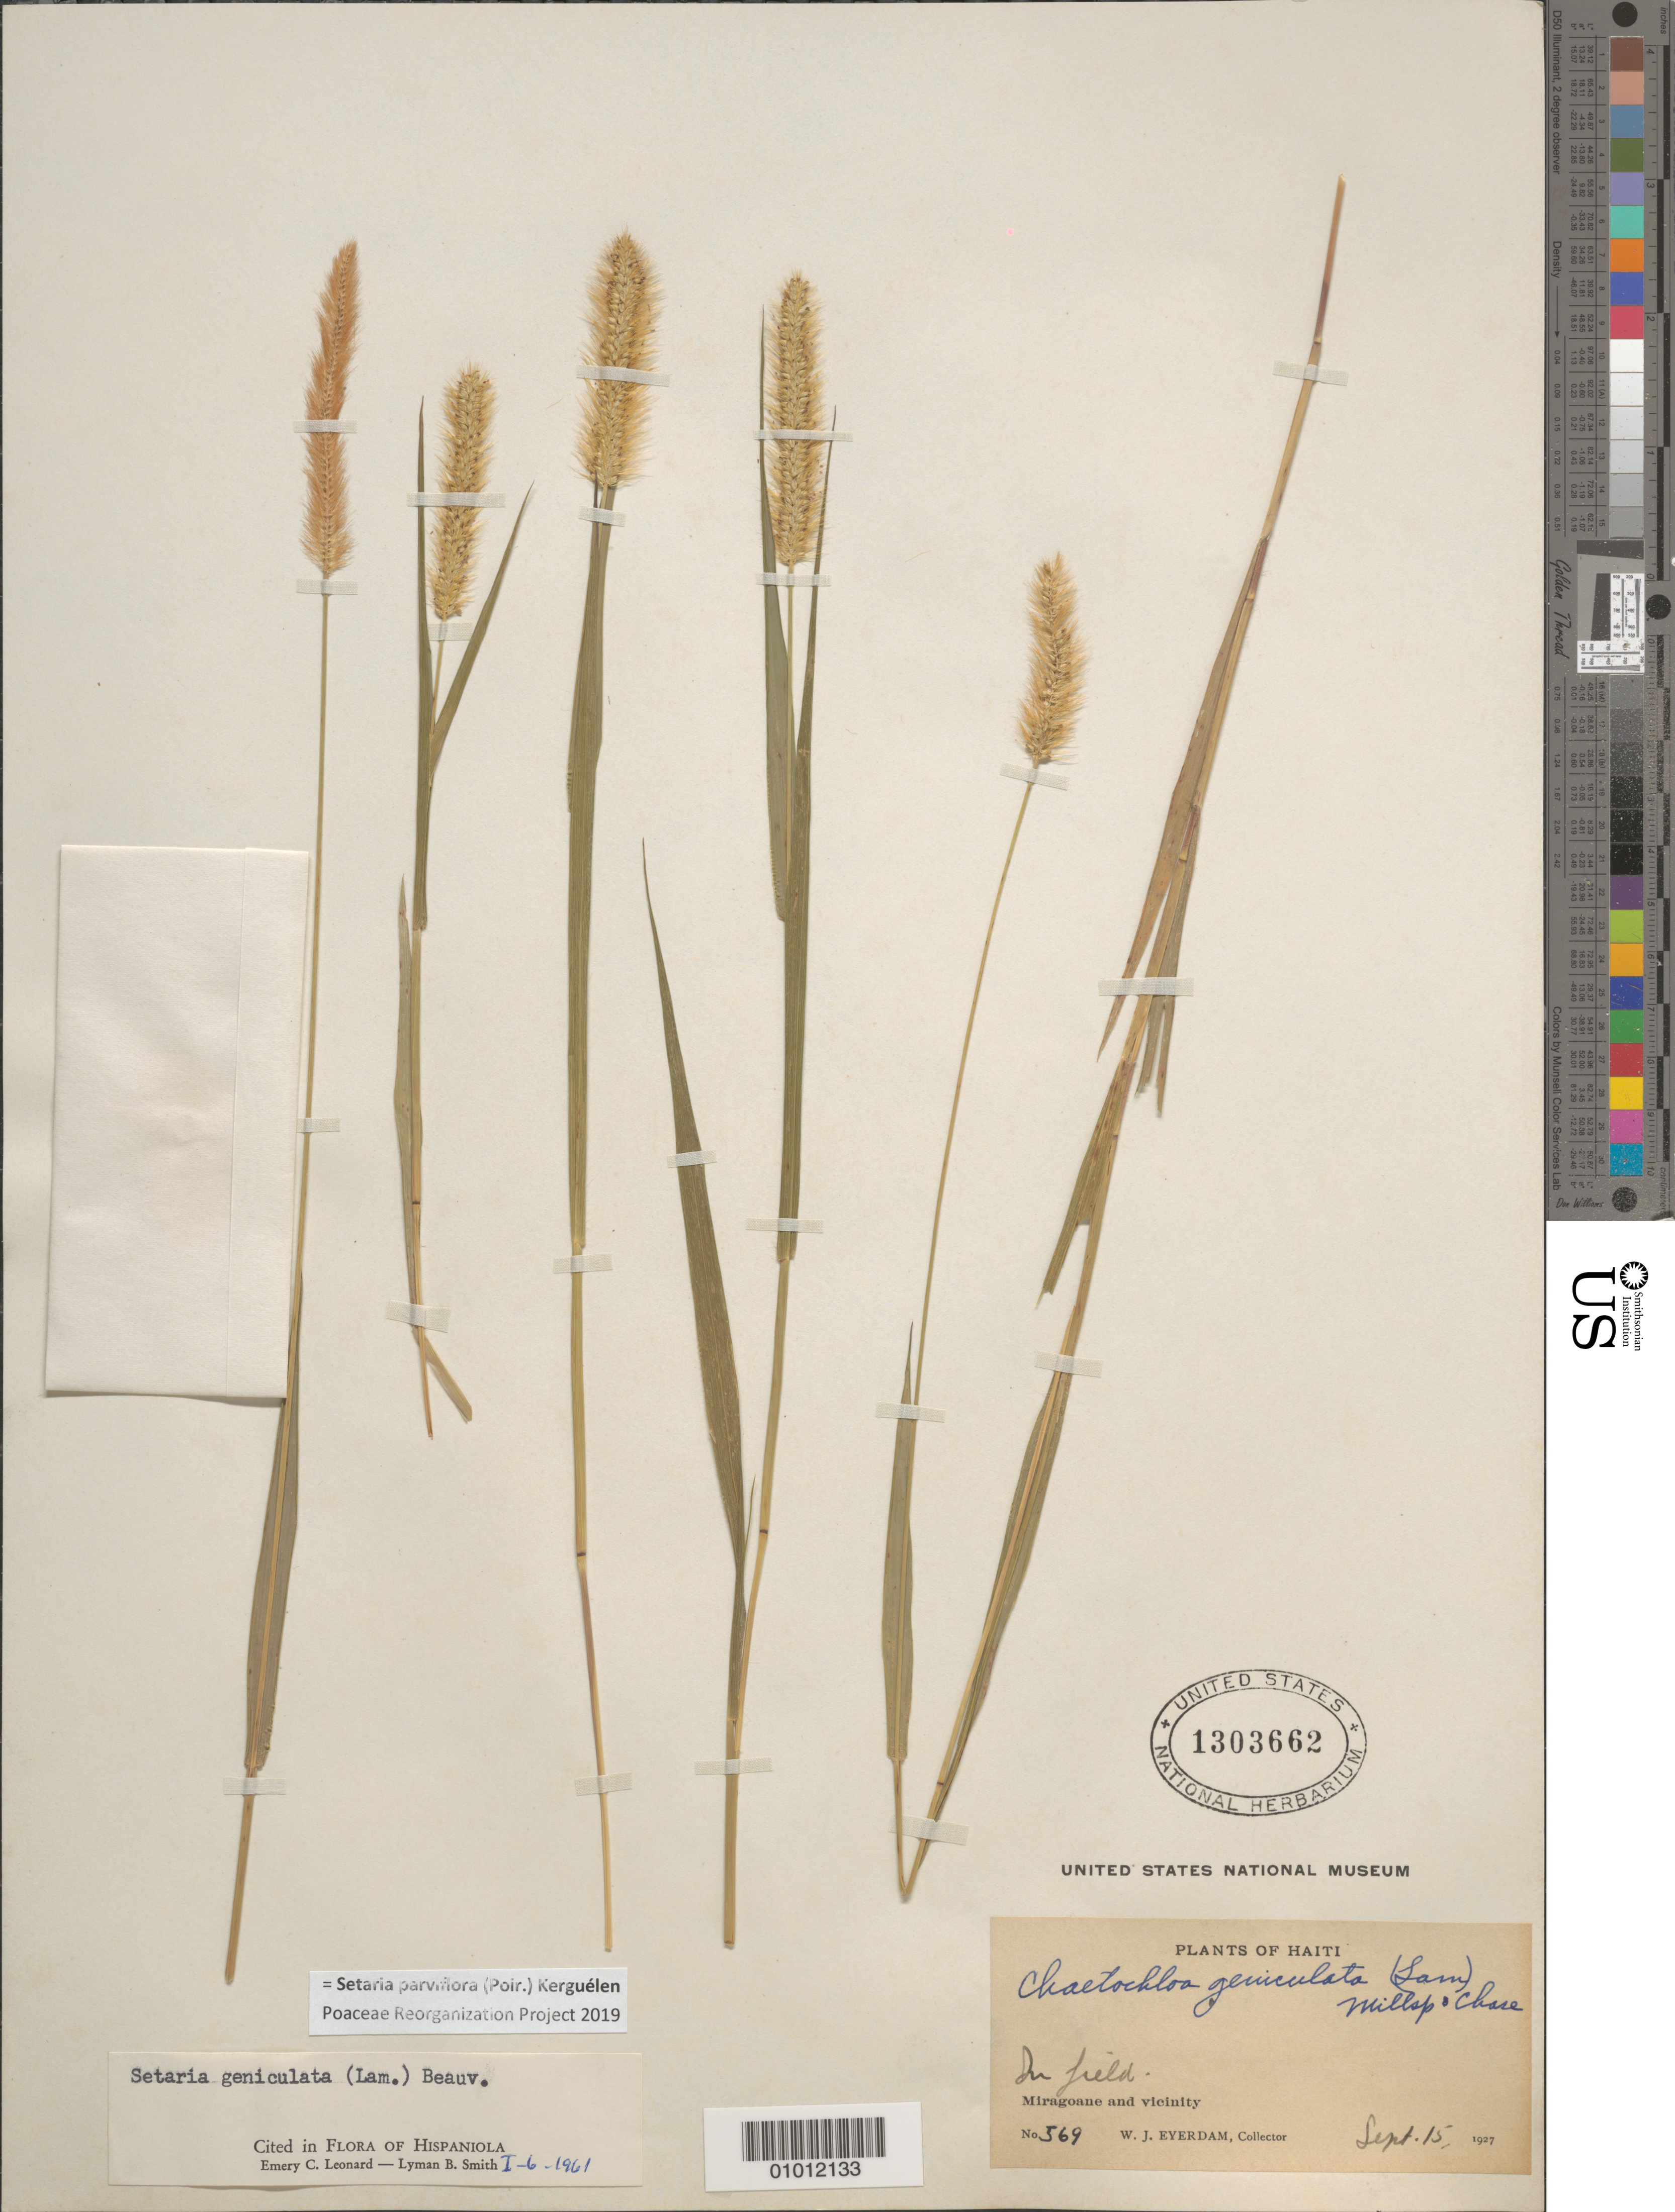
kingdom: Plantae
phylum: Tracheophyta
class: Liliopsida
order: Poales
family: Poaceae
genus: Setaria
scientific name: Setaria parviflora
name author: (Poir.) Kerguélen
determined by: Poaceae Reorganization Project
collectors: W. J. Eyerdam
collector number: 569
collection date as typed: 15 Sep 1927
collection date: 1927-09-15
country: Haiti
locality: Miragoane and vicinity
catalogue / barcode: US 1303662